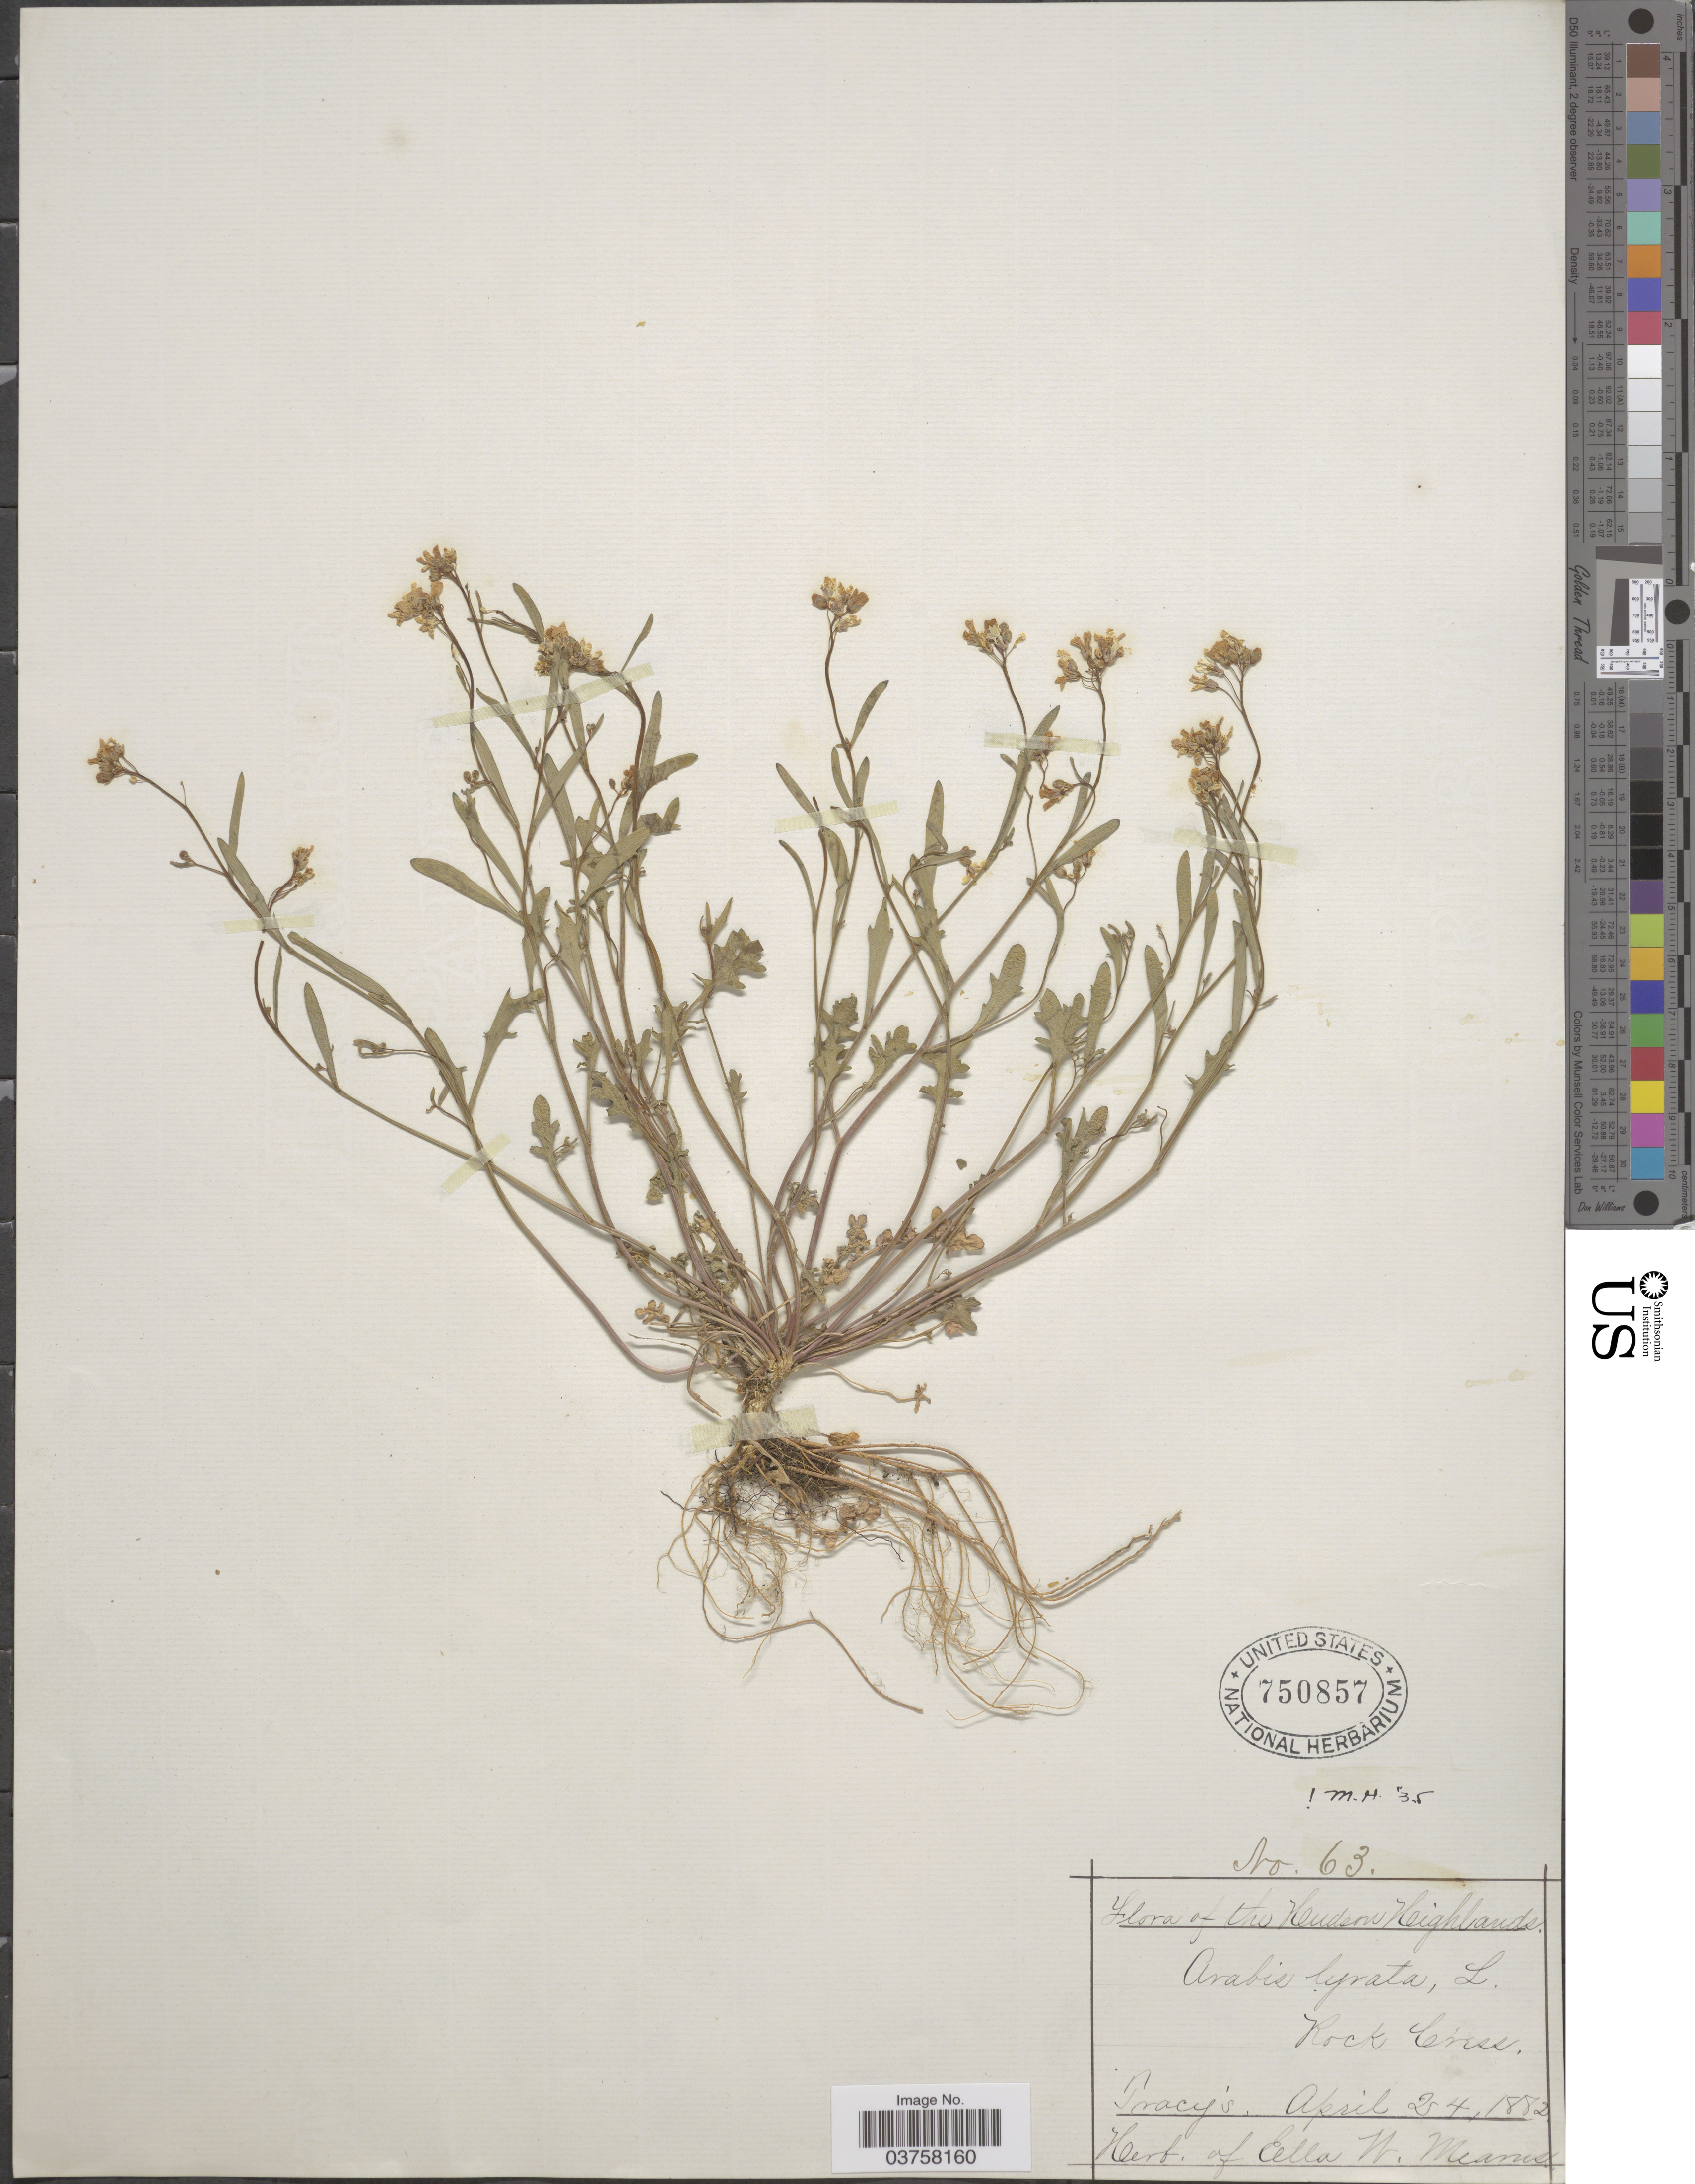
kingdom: Plantae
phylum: Tracheophyta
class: Magnoliopsida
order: Brassicales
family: Brassicaceae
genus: Arabis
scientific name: Arabis lyrata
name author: L.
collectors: ex herb. Ella W. Mearns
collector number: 63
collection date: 1882-04-24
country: United States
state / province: New York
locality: The Hudson Highlands. Rock Cress. Tracy's.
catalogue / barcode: US 750857